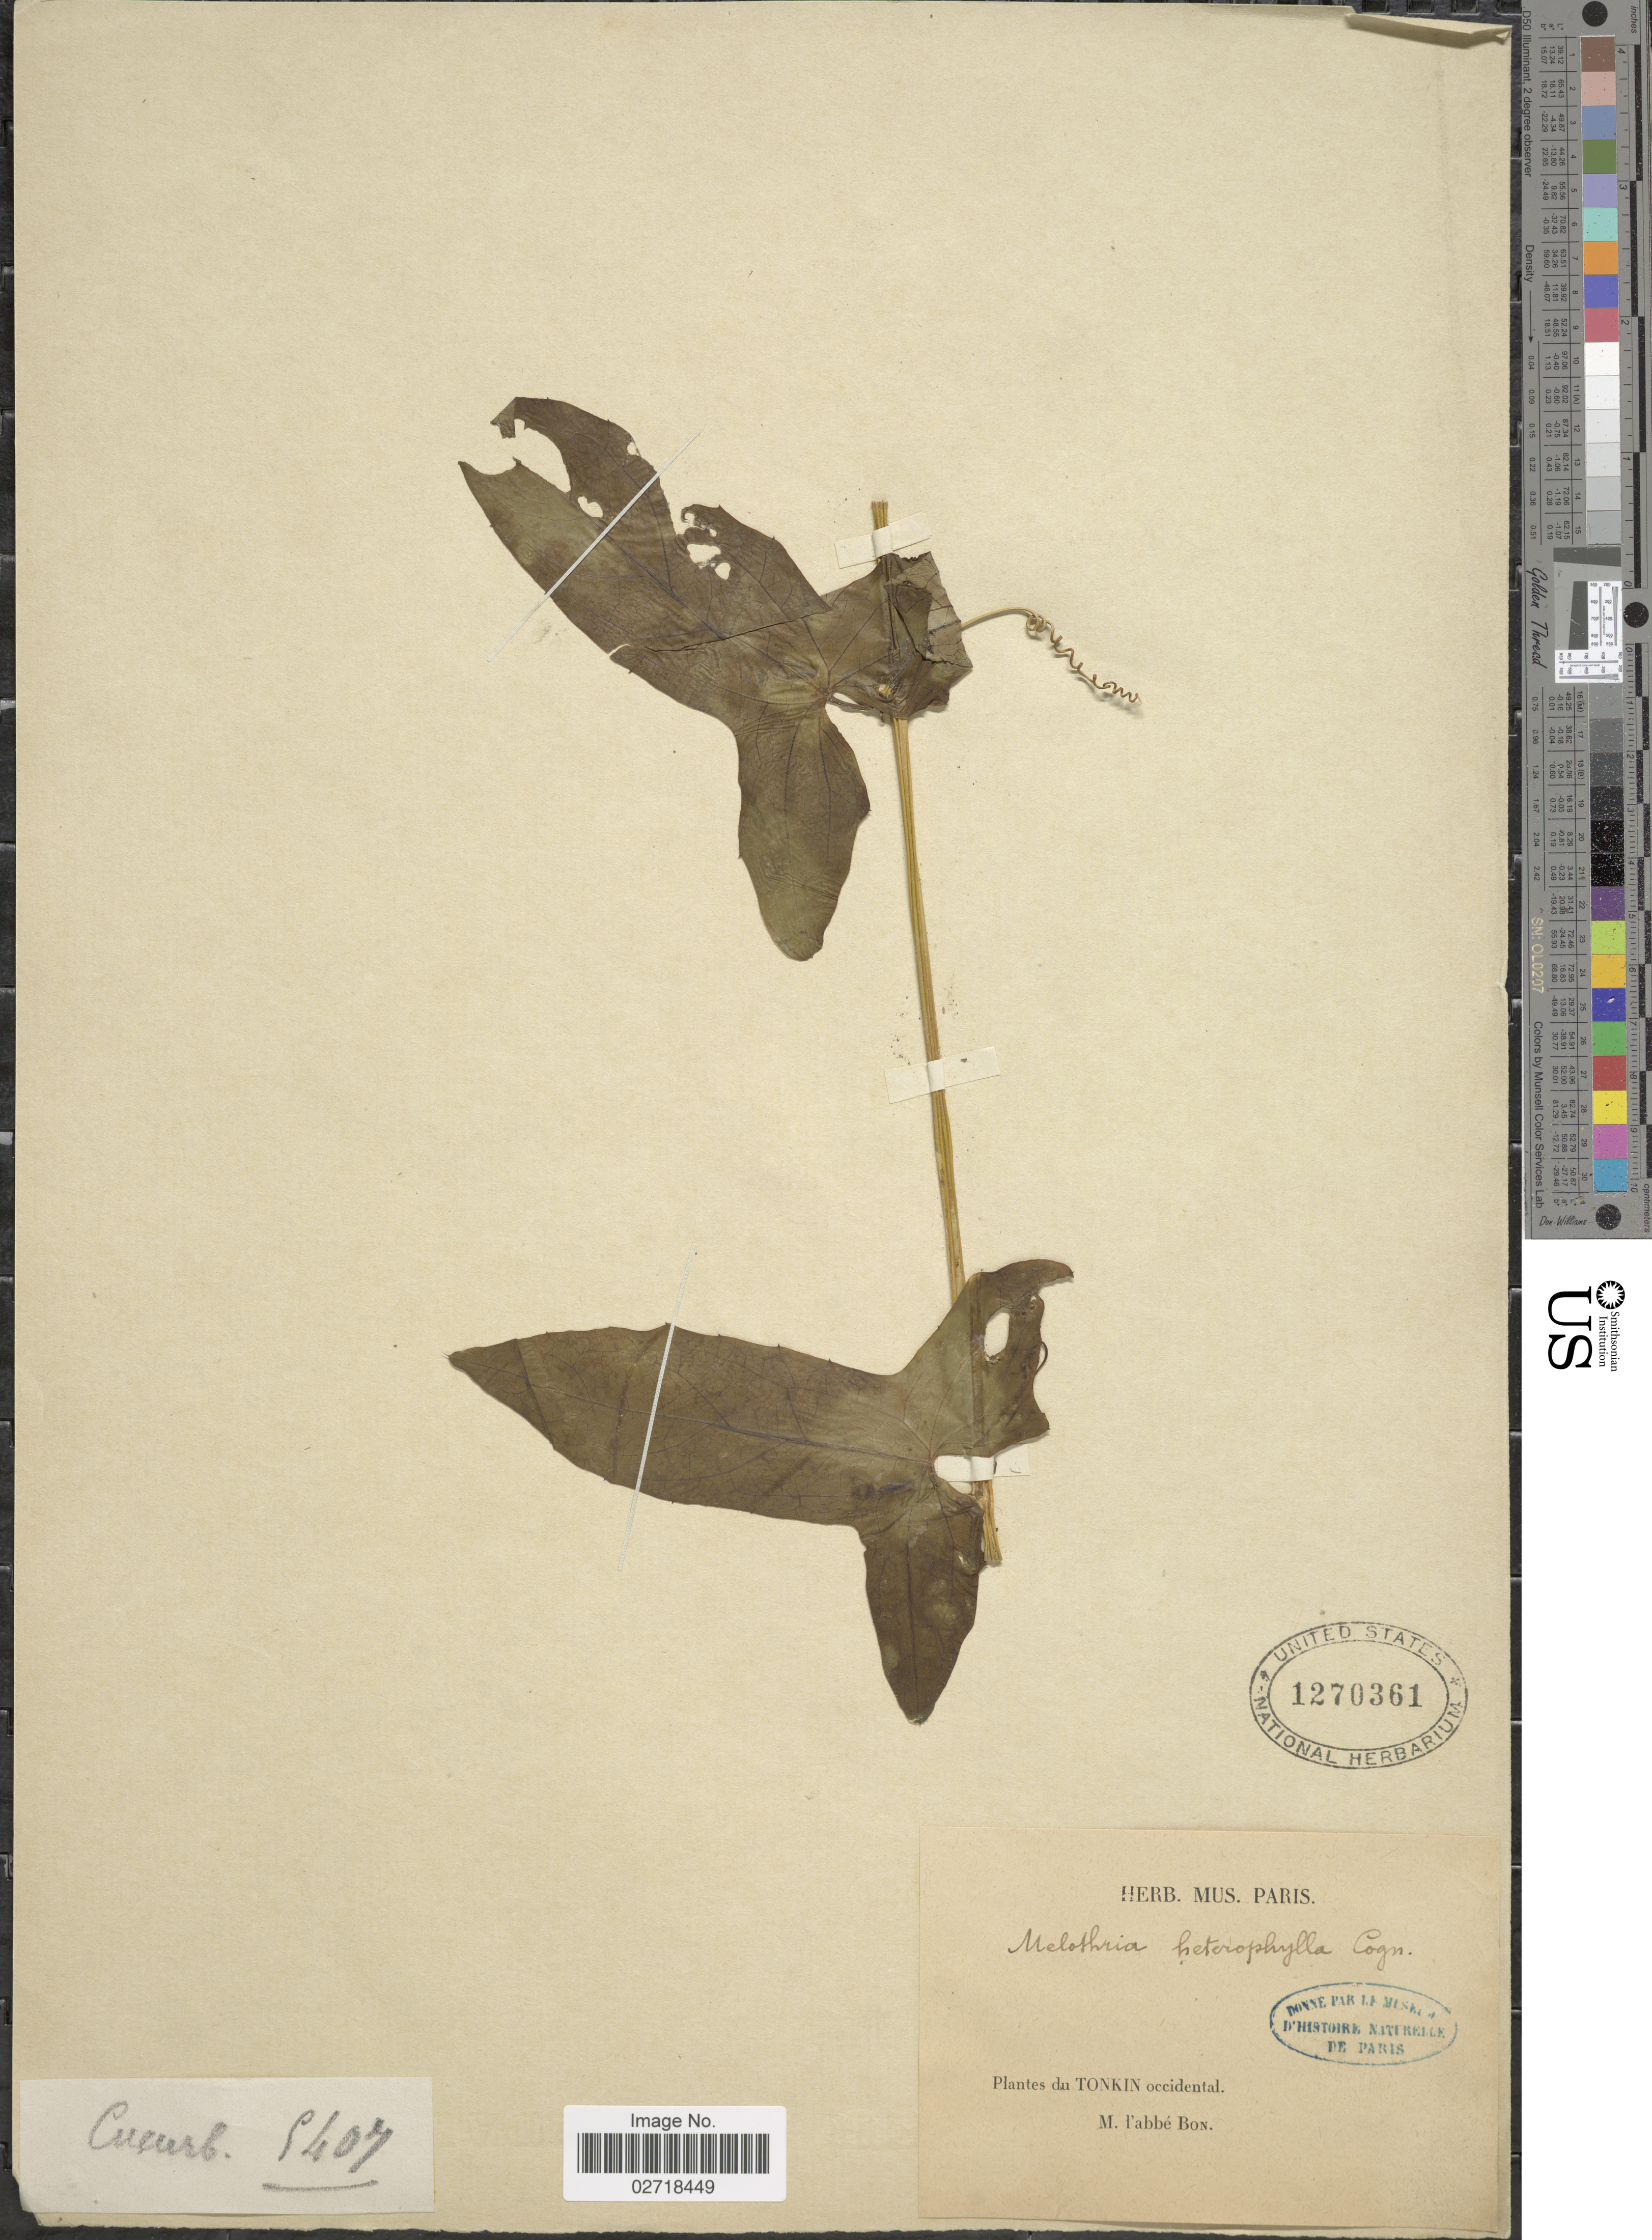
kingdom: Plantae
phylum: Tracheophyta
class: Magnoliopsida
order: Cucurbitales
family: Cucurbitaceae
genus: Solena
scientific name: Solena heterophylla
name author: Lour.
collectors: H. F. Bon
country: Vietnam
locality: Tonkin occidental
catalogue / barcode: US 1270361